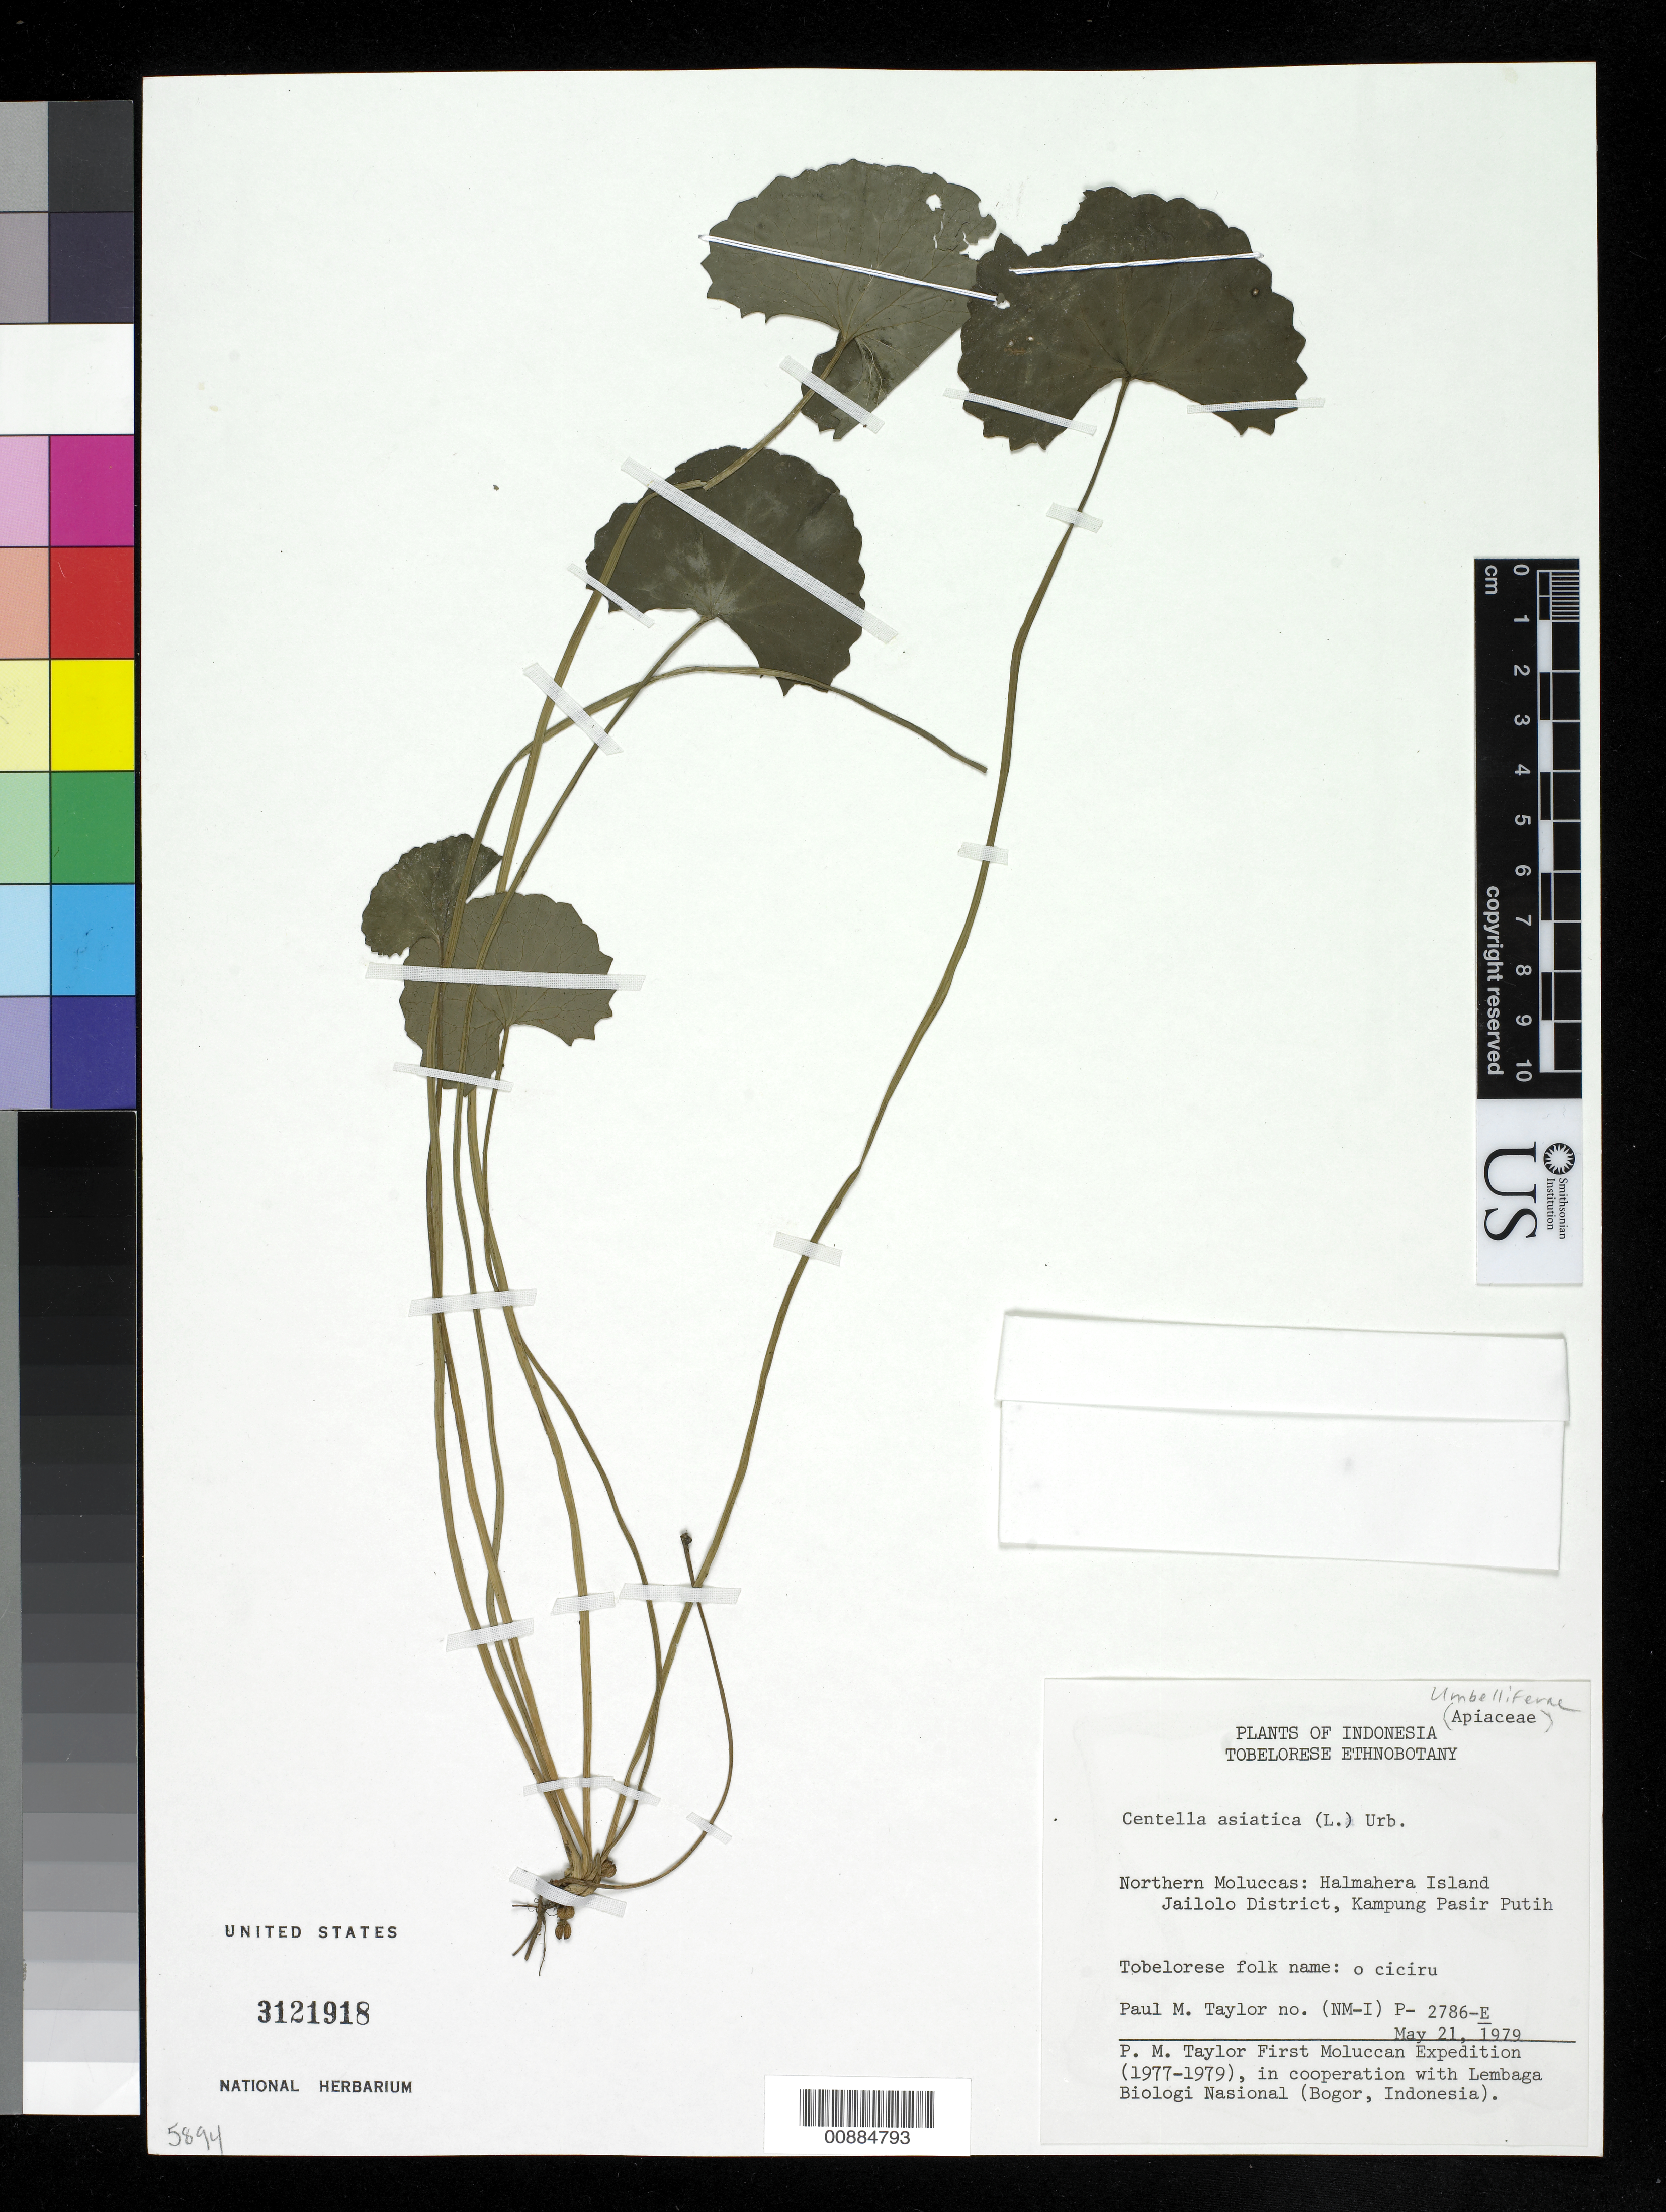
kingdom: Plantae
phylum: Tracheophyta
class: Magnoliopsida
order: Apiales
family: Apiaceae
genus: Centella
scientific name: Centella asiatica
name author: (L.) Urb.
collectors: P. M. Taylor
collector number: (NM-I) P-2786-E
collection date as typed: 21 May 1979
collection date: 1979-05-21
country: Indonesia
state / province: Maluku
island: Halmahera I.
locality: Jailolo District, Kampung Pasir Putih.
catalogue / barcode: US 3121918